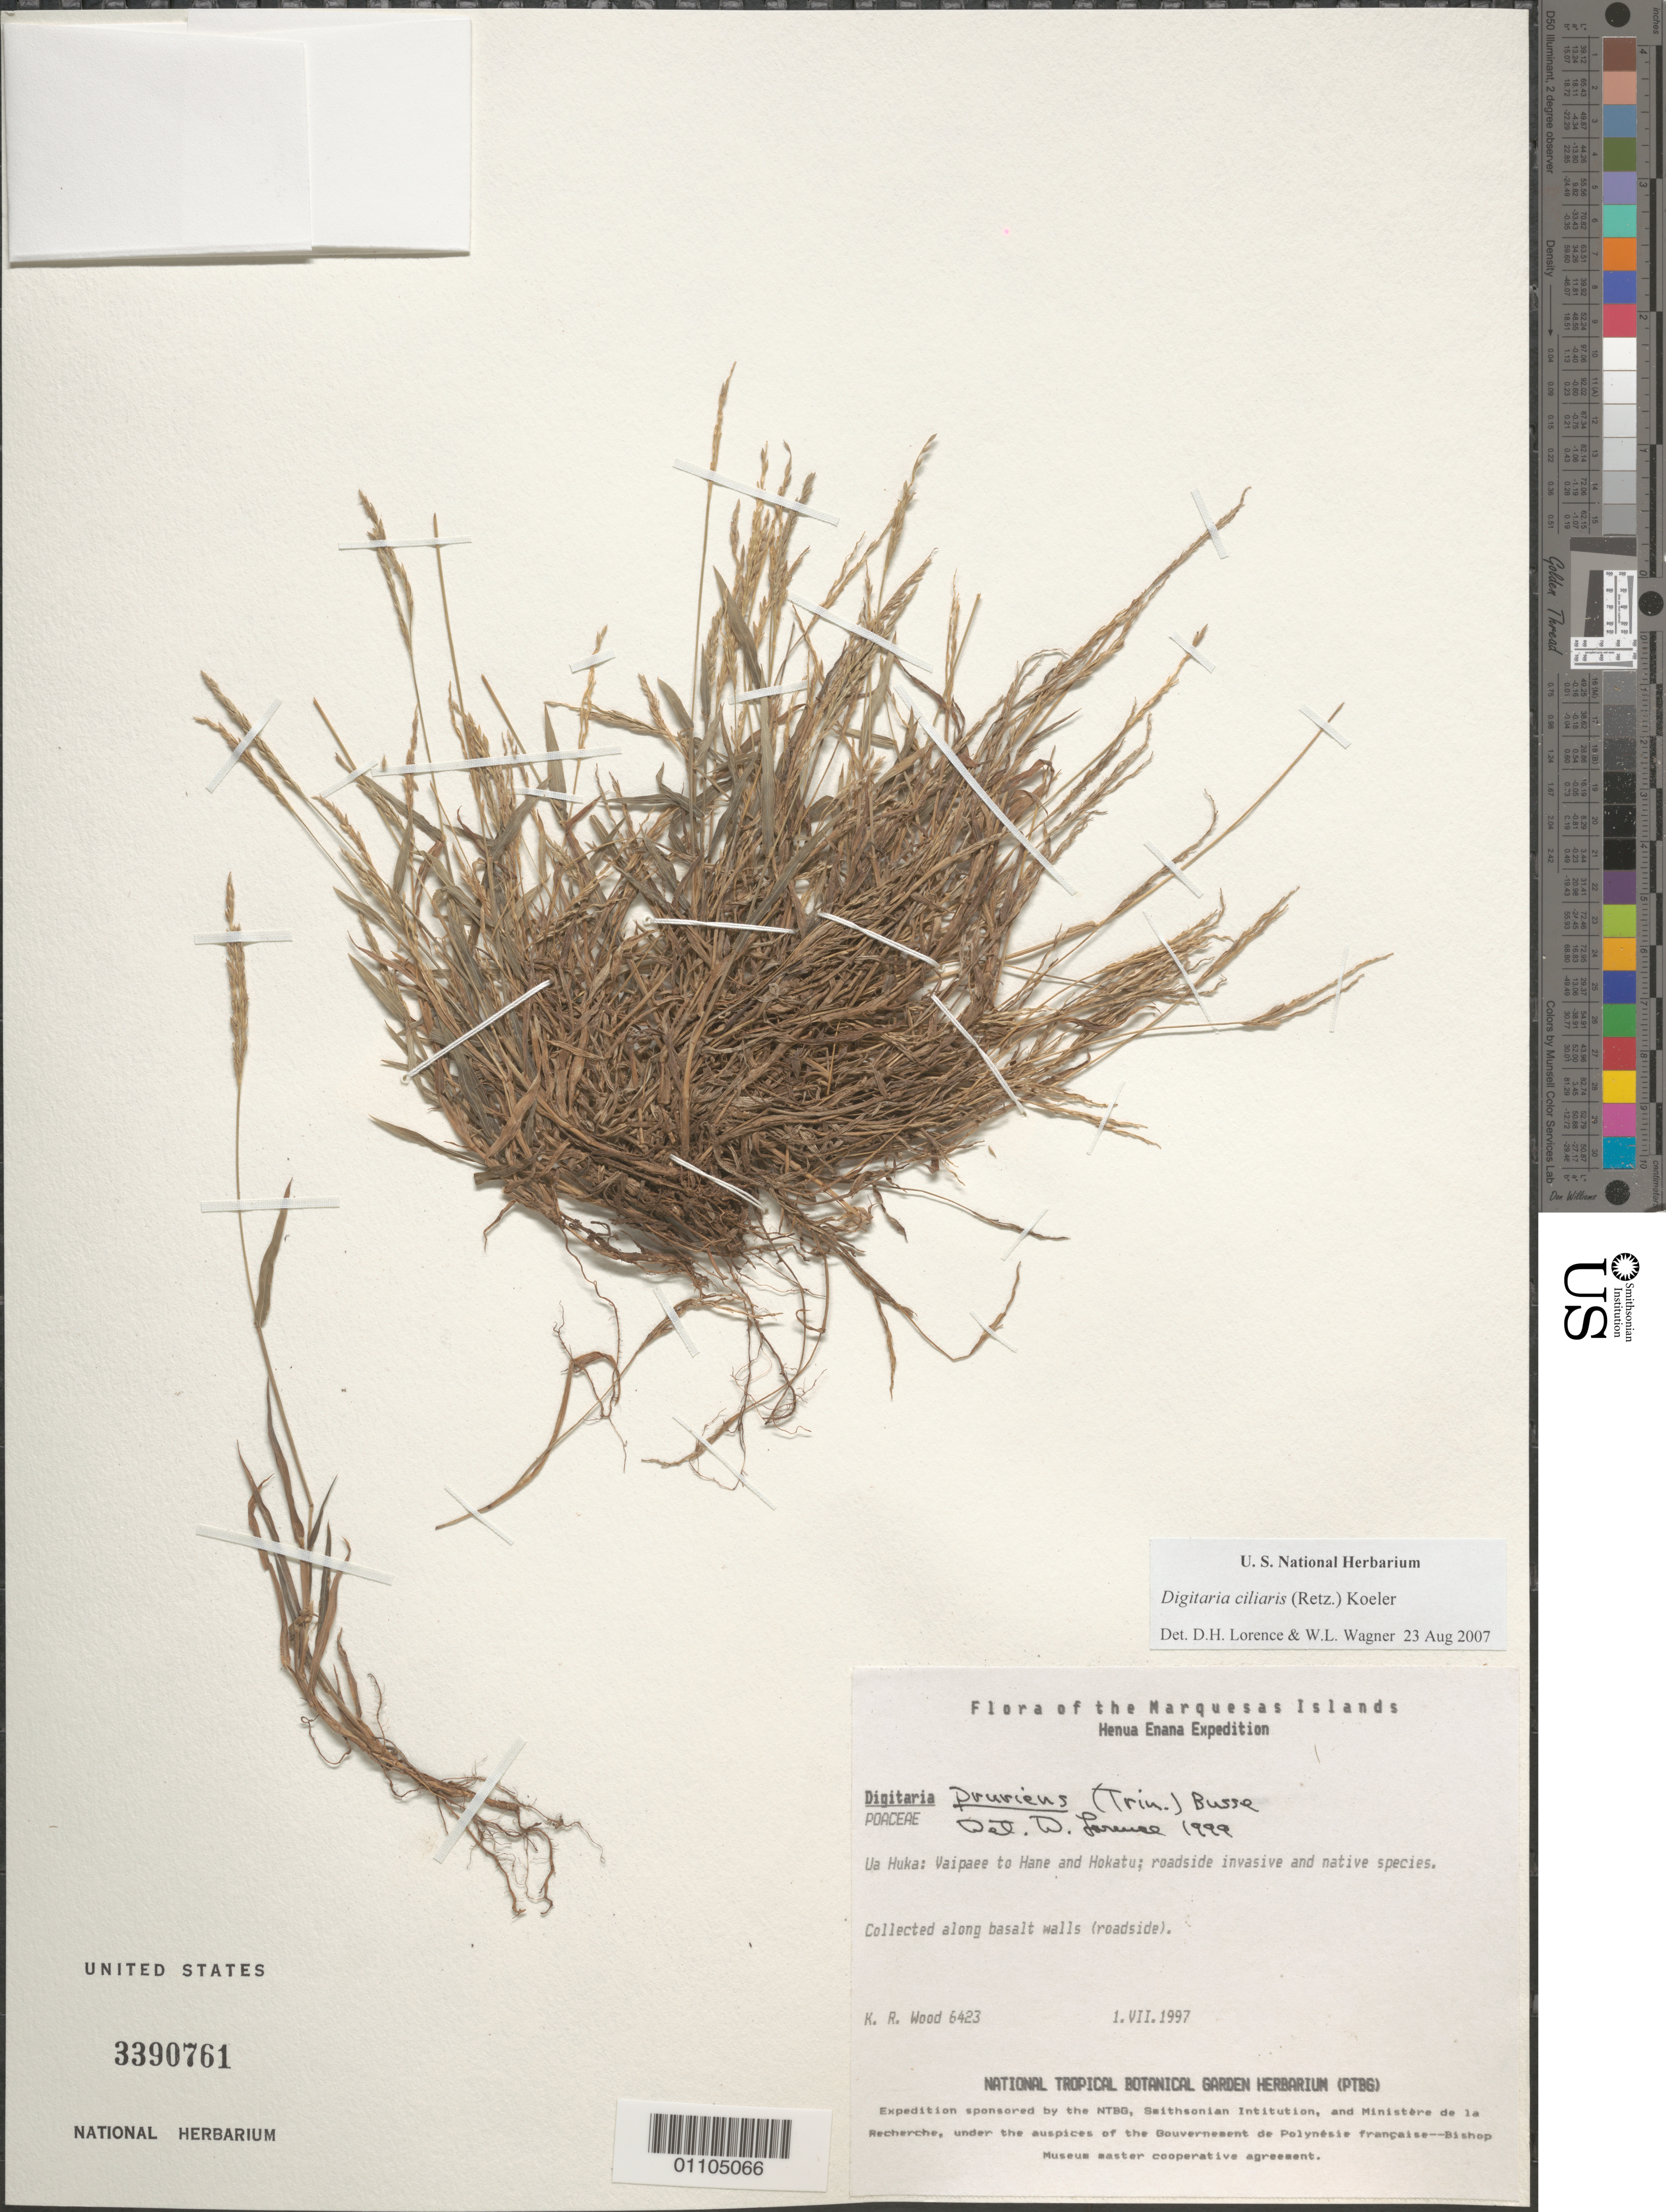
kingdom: Plantae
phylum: Tracheophyta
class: Liliopsida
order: Poales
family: Poaceae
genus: Digitaria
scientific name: Digitaria ciliaris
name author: (Retz.) Koeler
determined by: Lorence, David H.; Wagner, W. H.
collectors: K. R. Wood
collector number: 6423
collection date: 1997-07-01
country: French Polynesia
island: Ua Huka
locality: Vaipaee to Hane and Hokatu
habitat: Roadside, basalt walls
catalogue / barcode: US 3390761